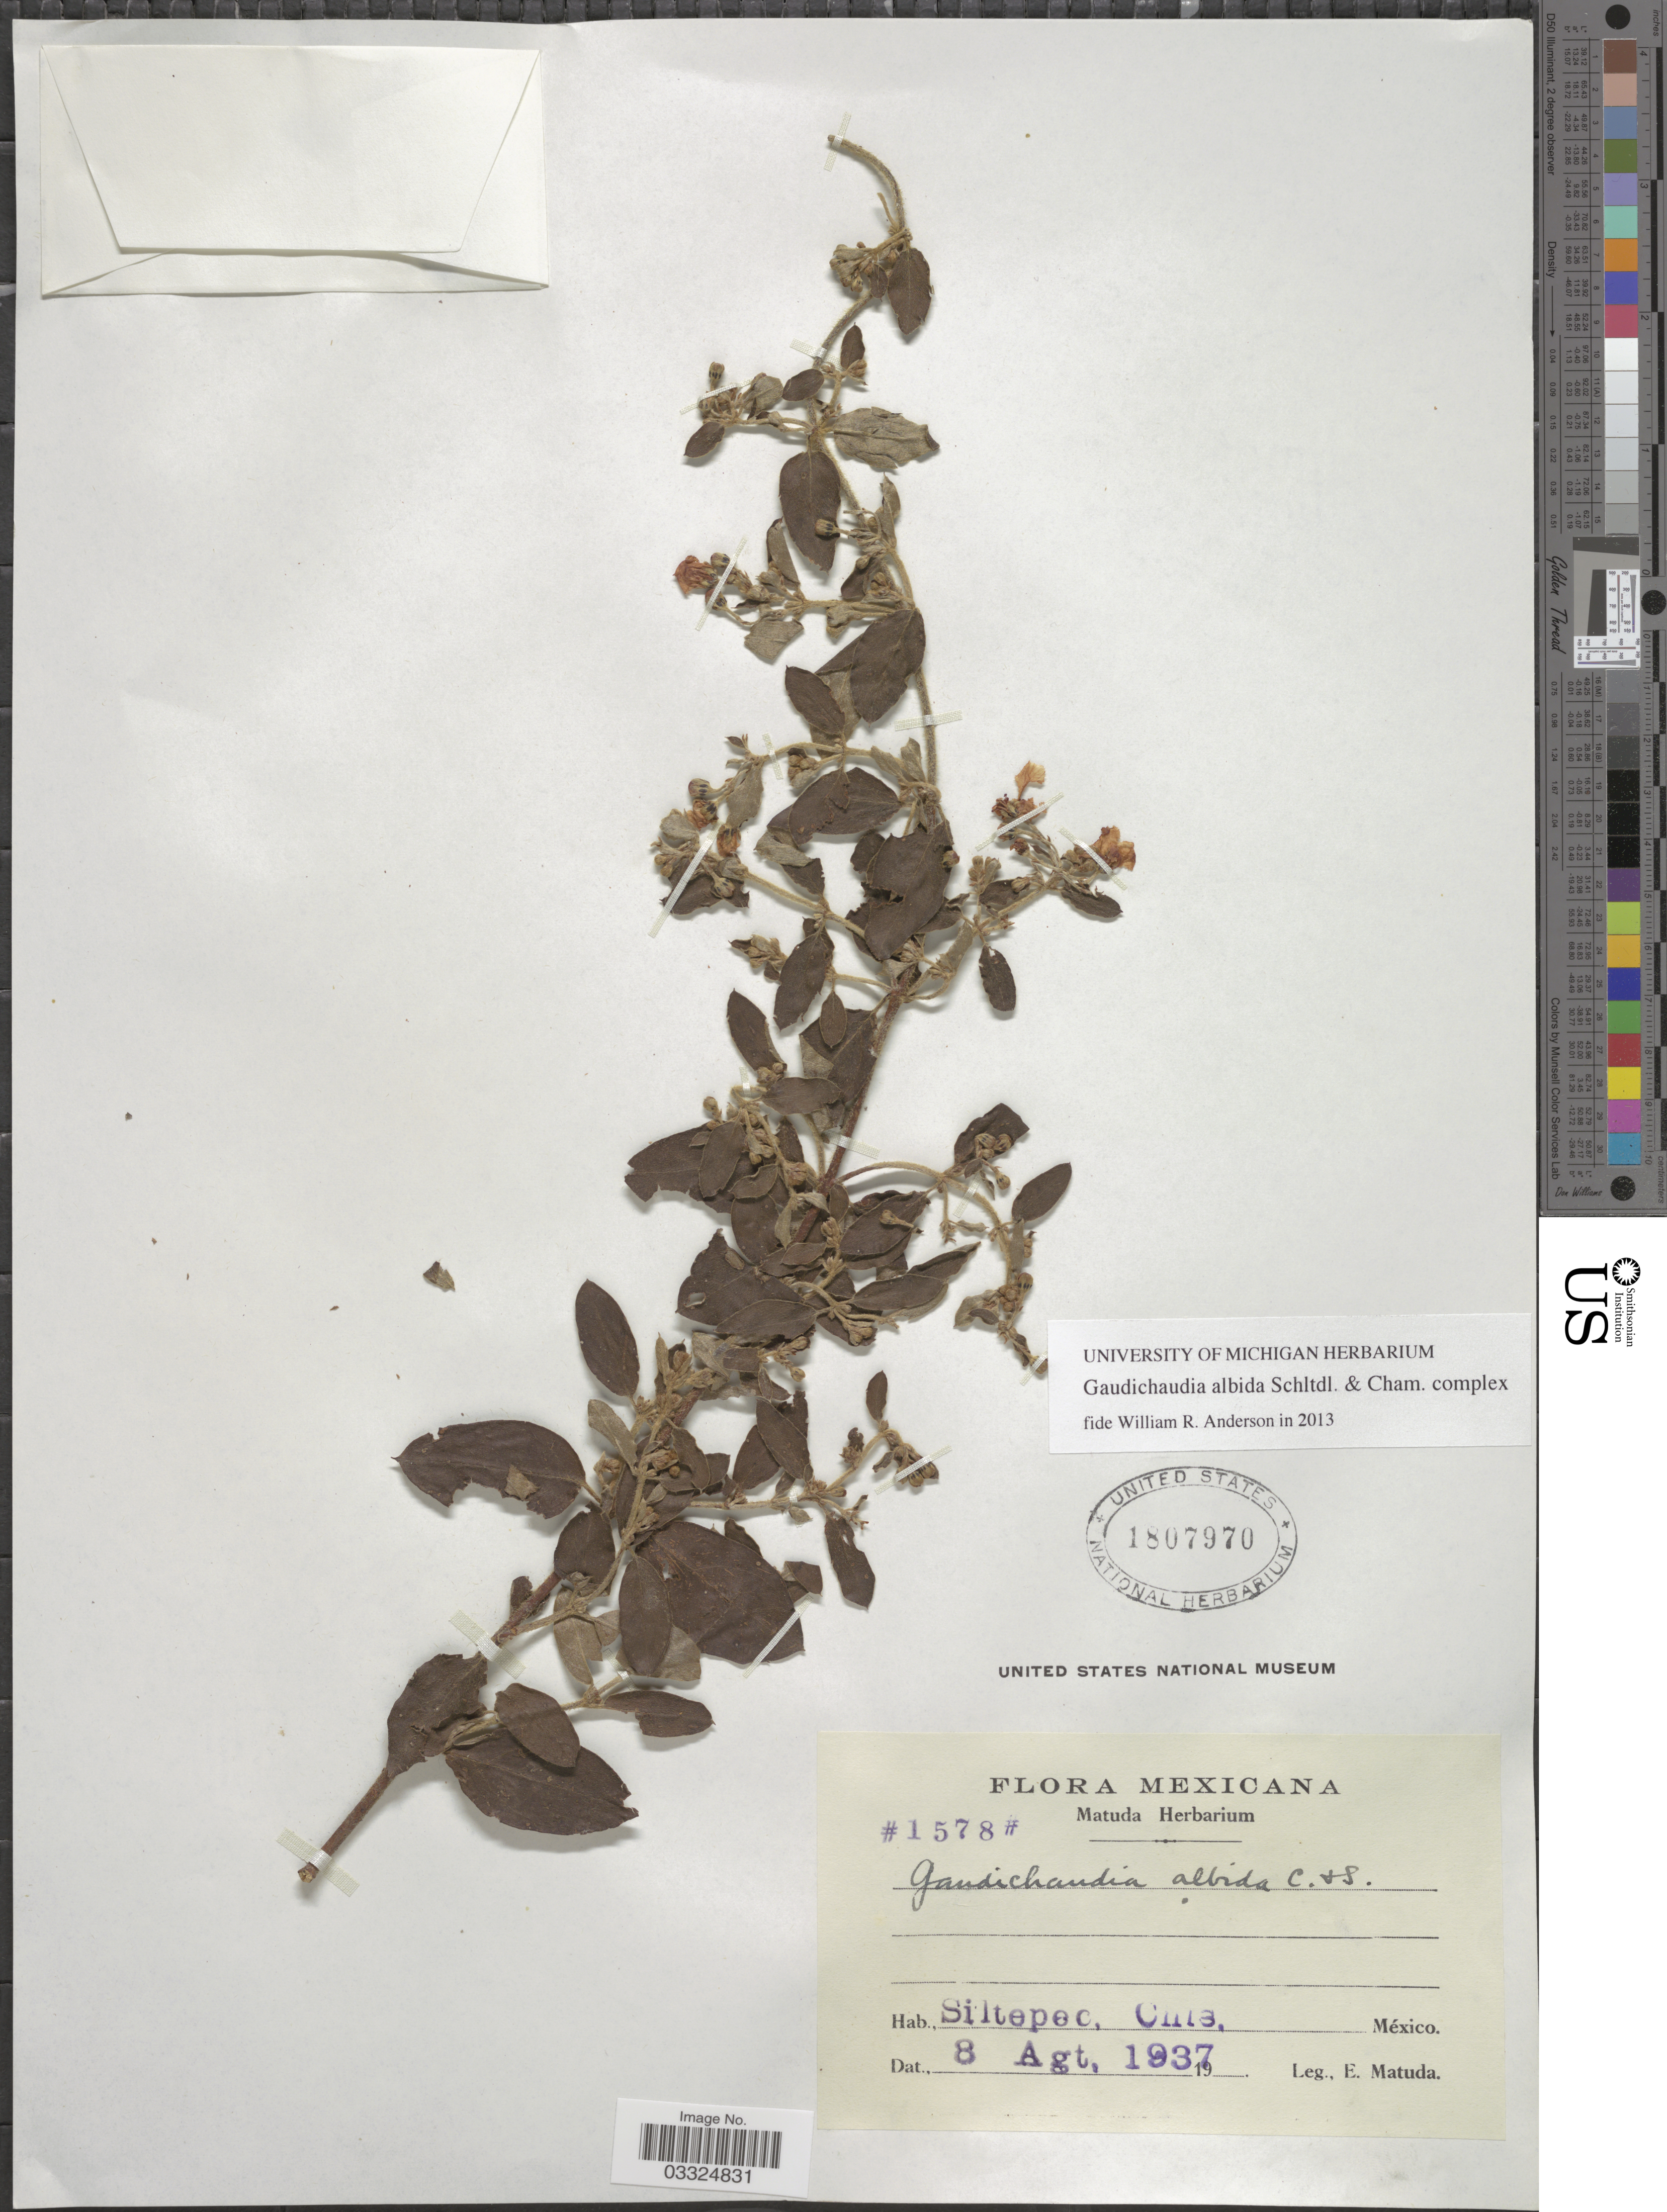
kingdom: Plantae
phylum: Tracheophyta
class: Magnoliopsida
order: Malpighiales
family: Malpighiaceae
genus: Gaudichaudia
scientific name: Gaudichaudia albida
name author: Schltdl. & Cham.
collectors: E. Matuda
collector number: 1578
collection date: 1937-08-08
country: Mexico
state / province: Chiapas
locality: Siltepec, Chia.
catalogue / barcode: US 1807970